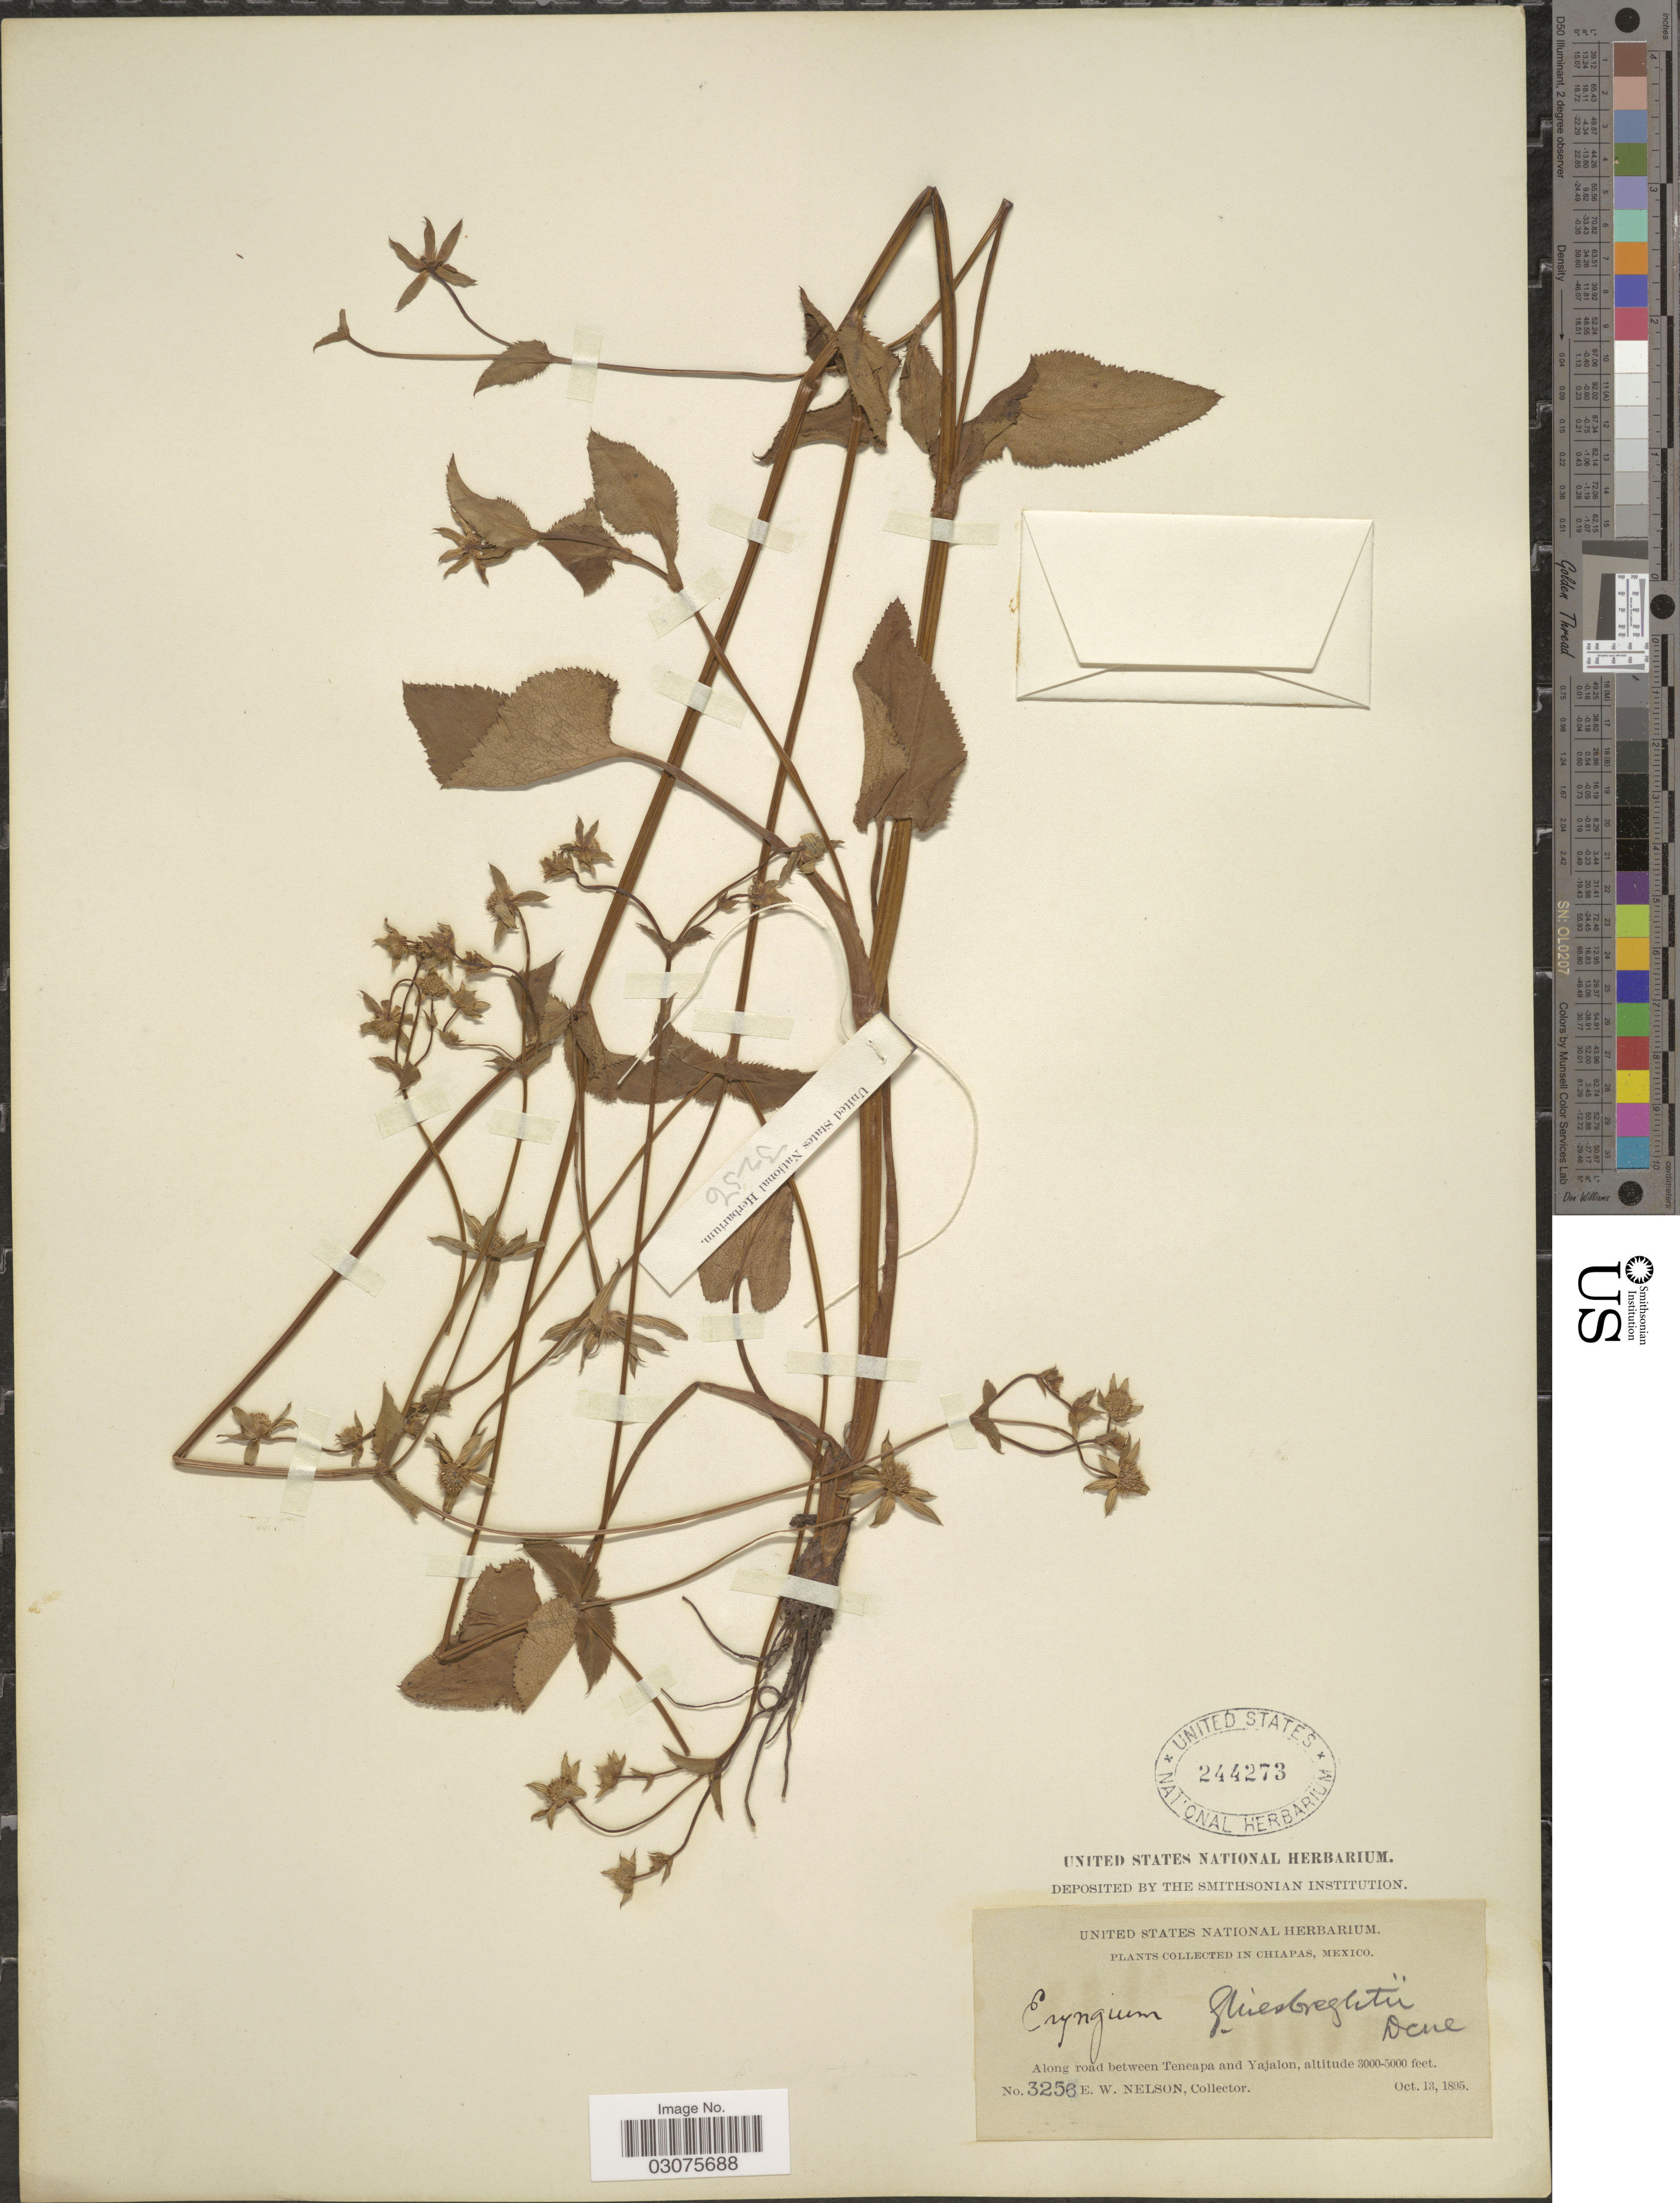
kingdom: Plantae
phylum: Tracheophyta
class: Magnoliopsida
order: Apiales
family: Apiaceae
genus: Eryngium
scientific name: Eryngium ghiesbreghtii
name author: Decne.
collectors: E. W. Nelson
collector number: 3256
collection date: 1895-10-13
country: Mexico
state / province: Chiapas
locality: Along road between Teneapa and Yajalon.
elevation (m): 914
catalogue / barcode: US 244273